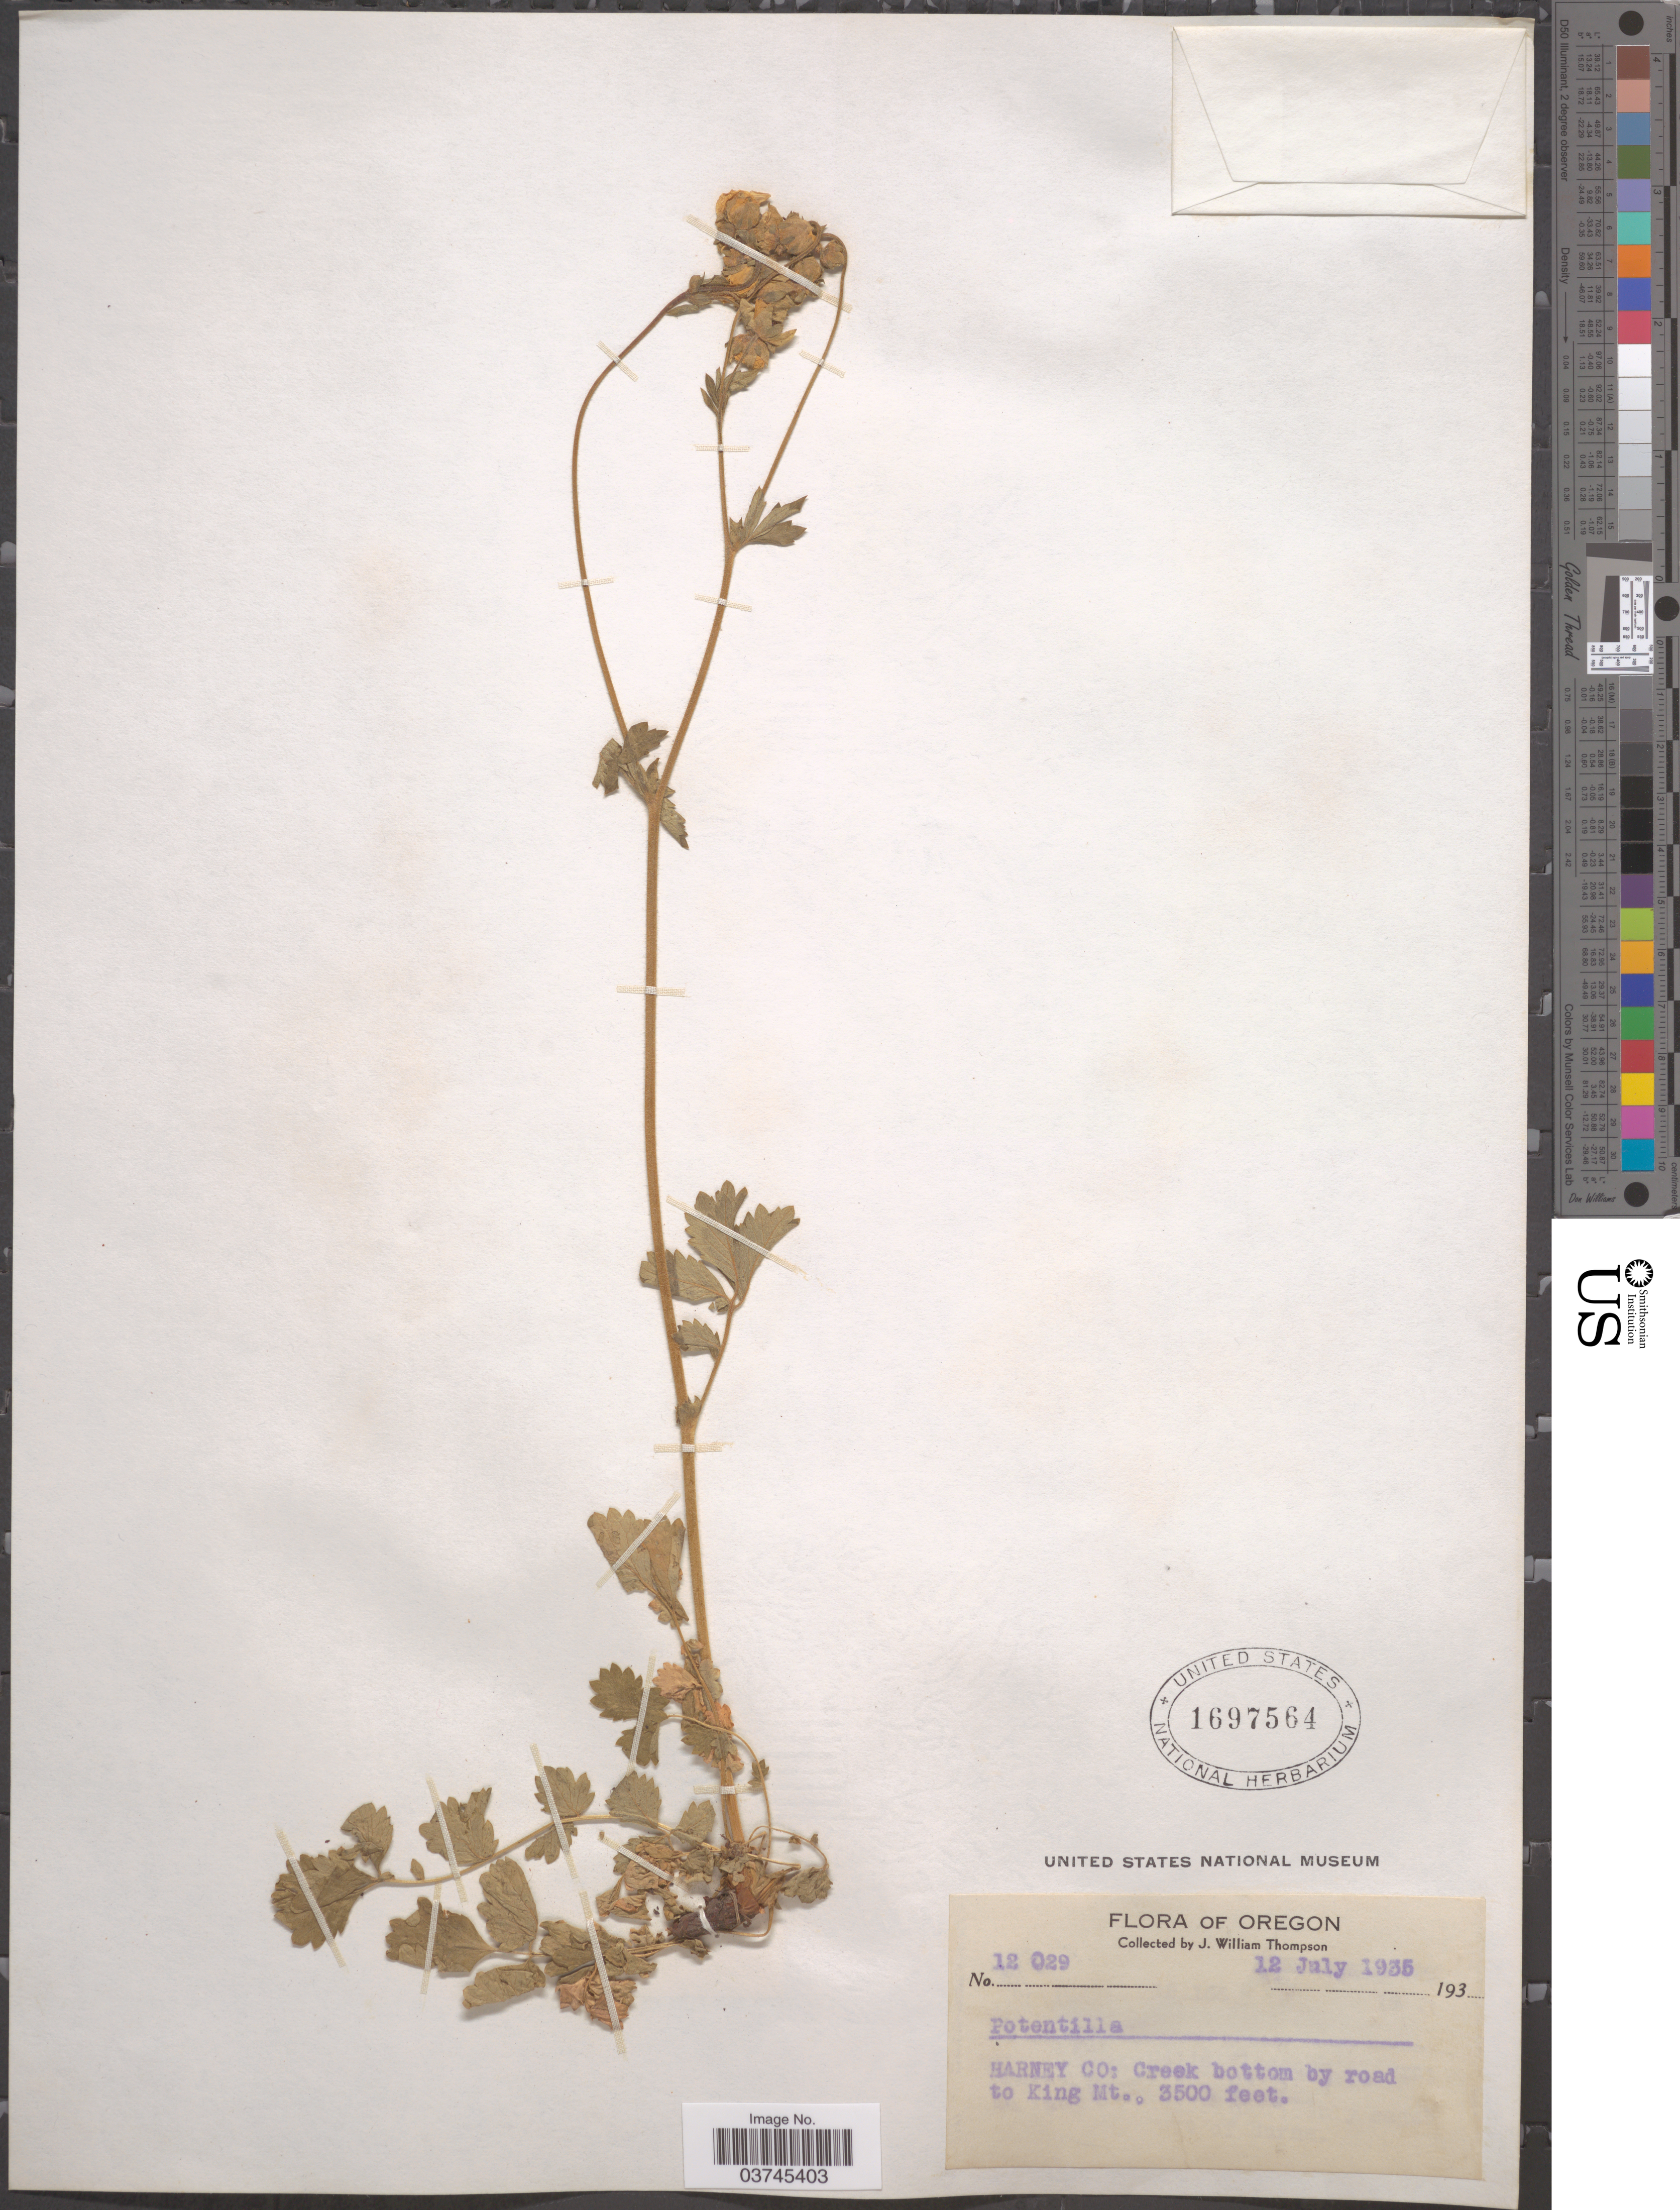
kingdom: Plantae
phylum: Tracheophyta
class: Magnoliopsida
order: Rosales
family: Rosaceae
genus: Drymocallis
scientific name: Drymocallis sp.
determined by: Strong, Mark T., (BOT), Smithsonian Institution - National Museum of Natural History (UNITED STATES)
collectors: J. W. Thompson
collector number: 12029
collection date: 1935-07-12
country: United States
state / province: Oregon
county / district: Harney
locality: Harney Co: Creek bottom by road to King Mt.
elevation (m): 1067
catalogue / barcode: US 1697564